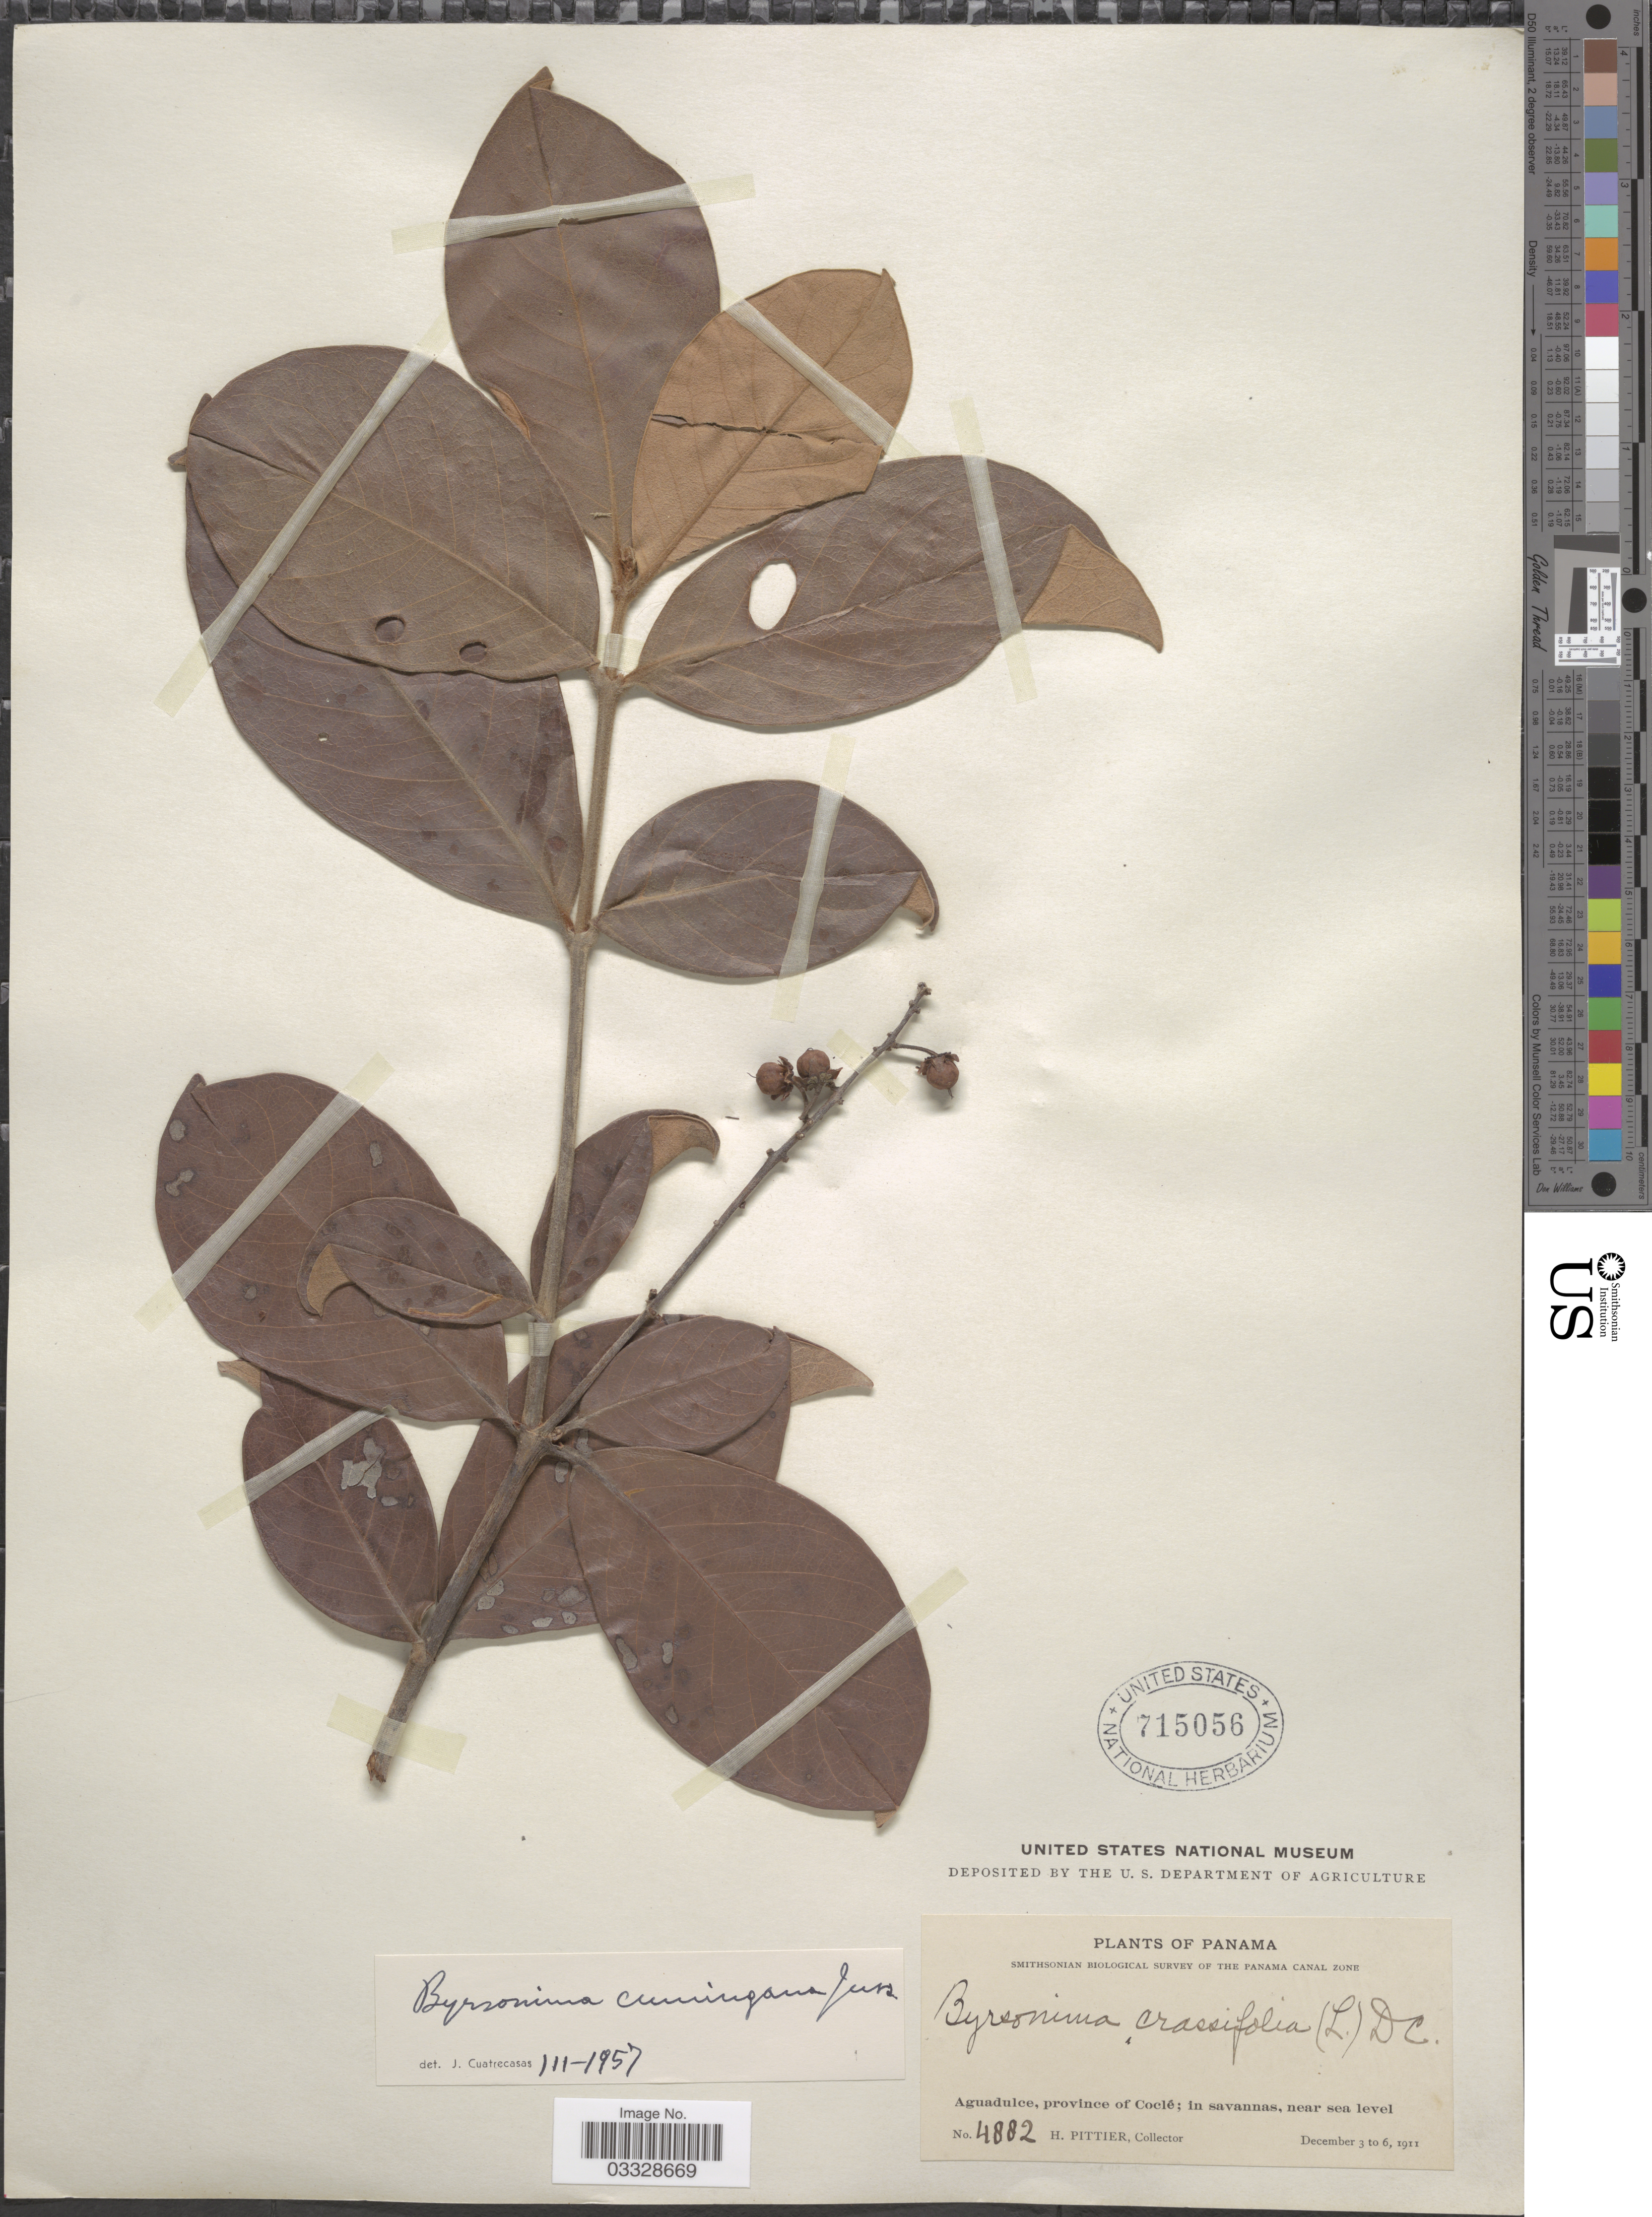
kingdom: Plantae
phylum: Tracheophyta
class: Magnoliopsida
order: Malpighiales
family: Malpighiaceae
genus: Byrsonima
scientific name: Byrsonima crassifolia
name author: (L.) Kunth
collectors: H. F. Pittier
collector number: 4882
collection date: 1911-12-03/1911-12-06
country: Panama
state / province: Coclé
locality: Aguadulce.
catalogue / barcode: US 715056